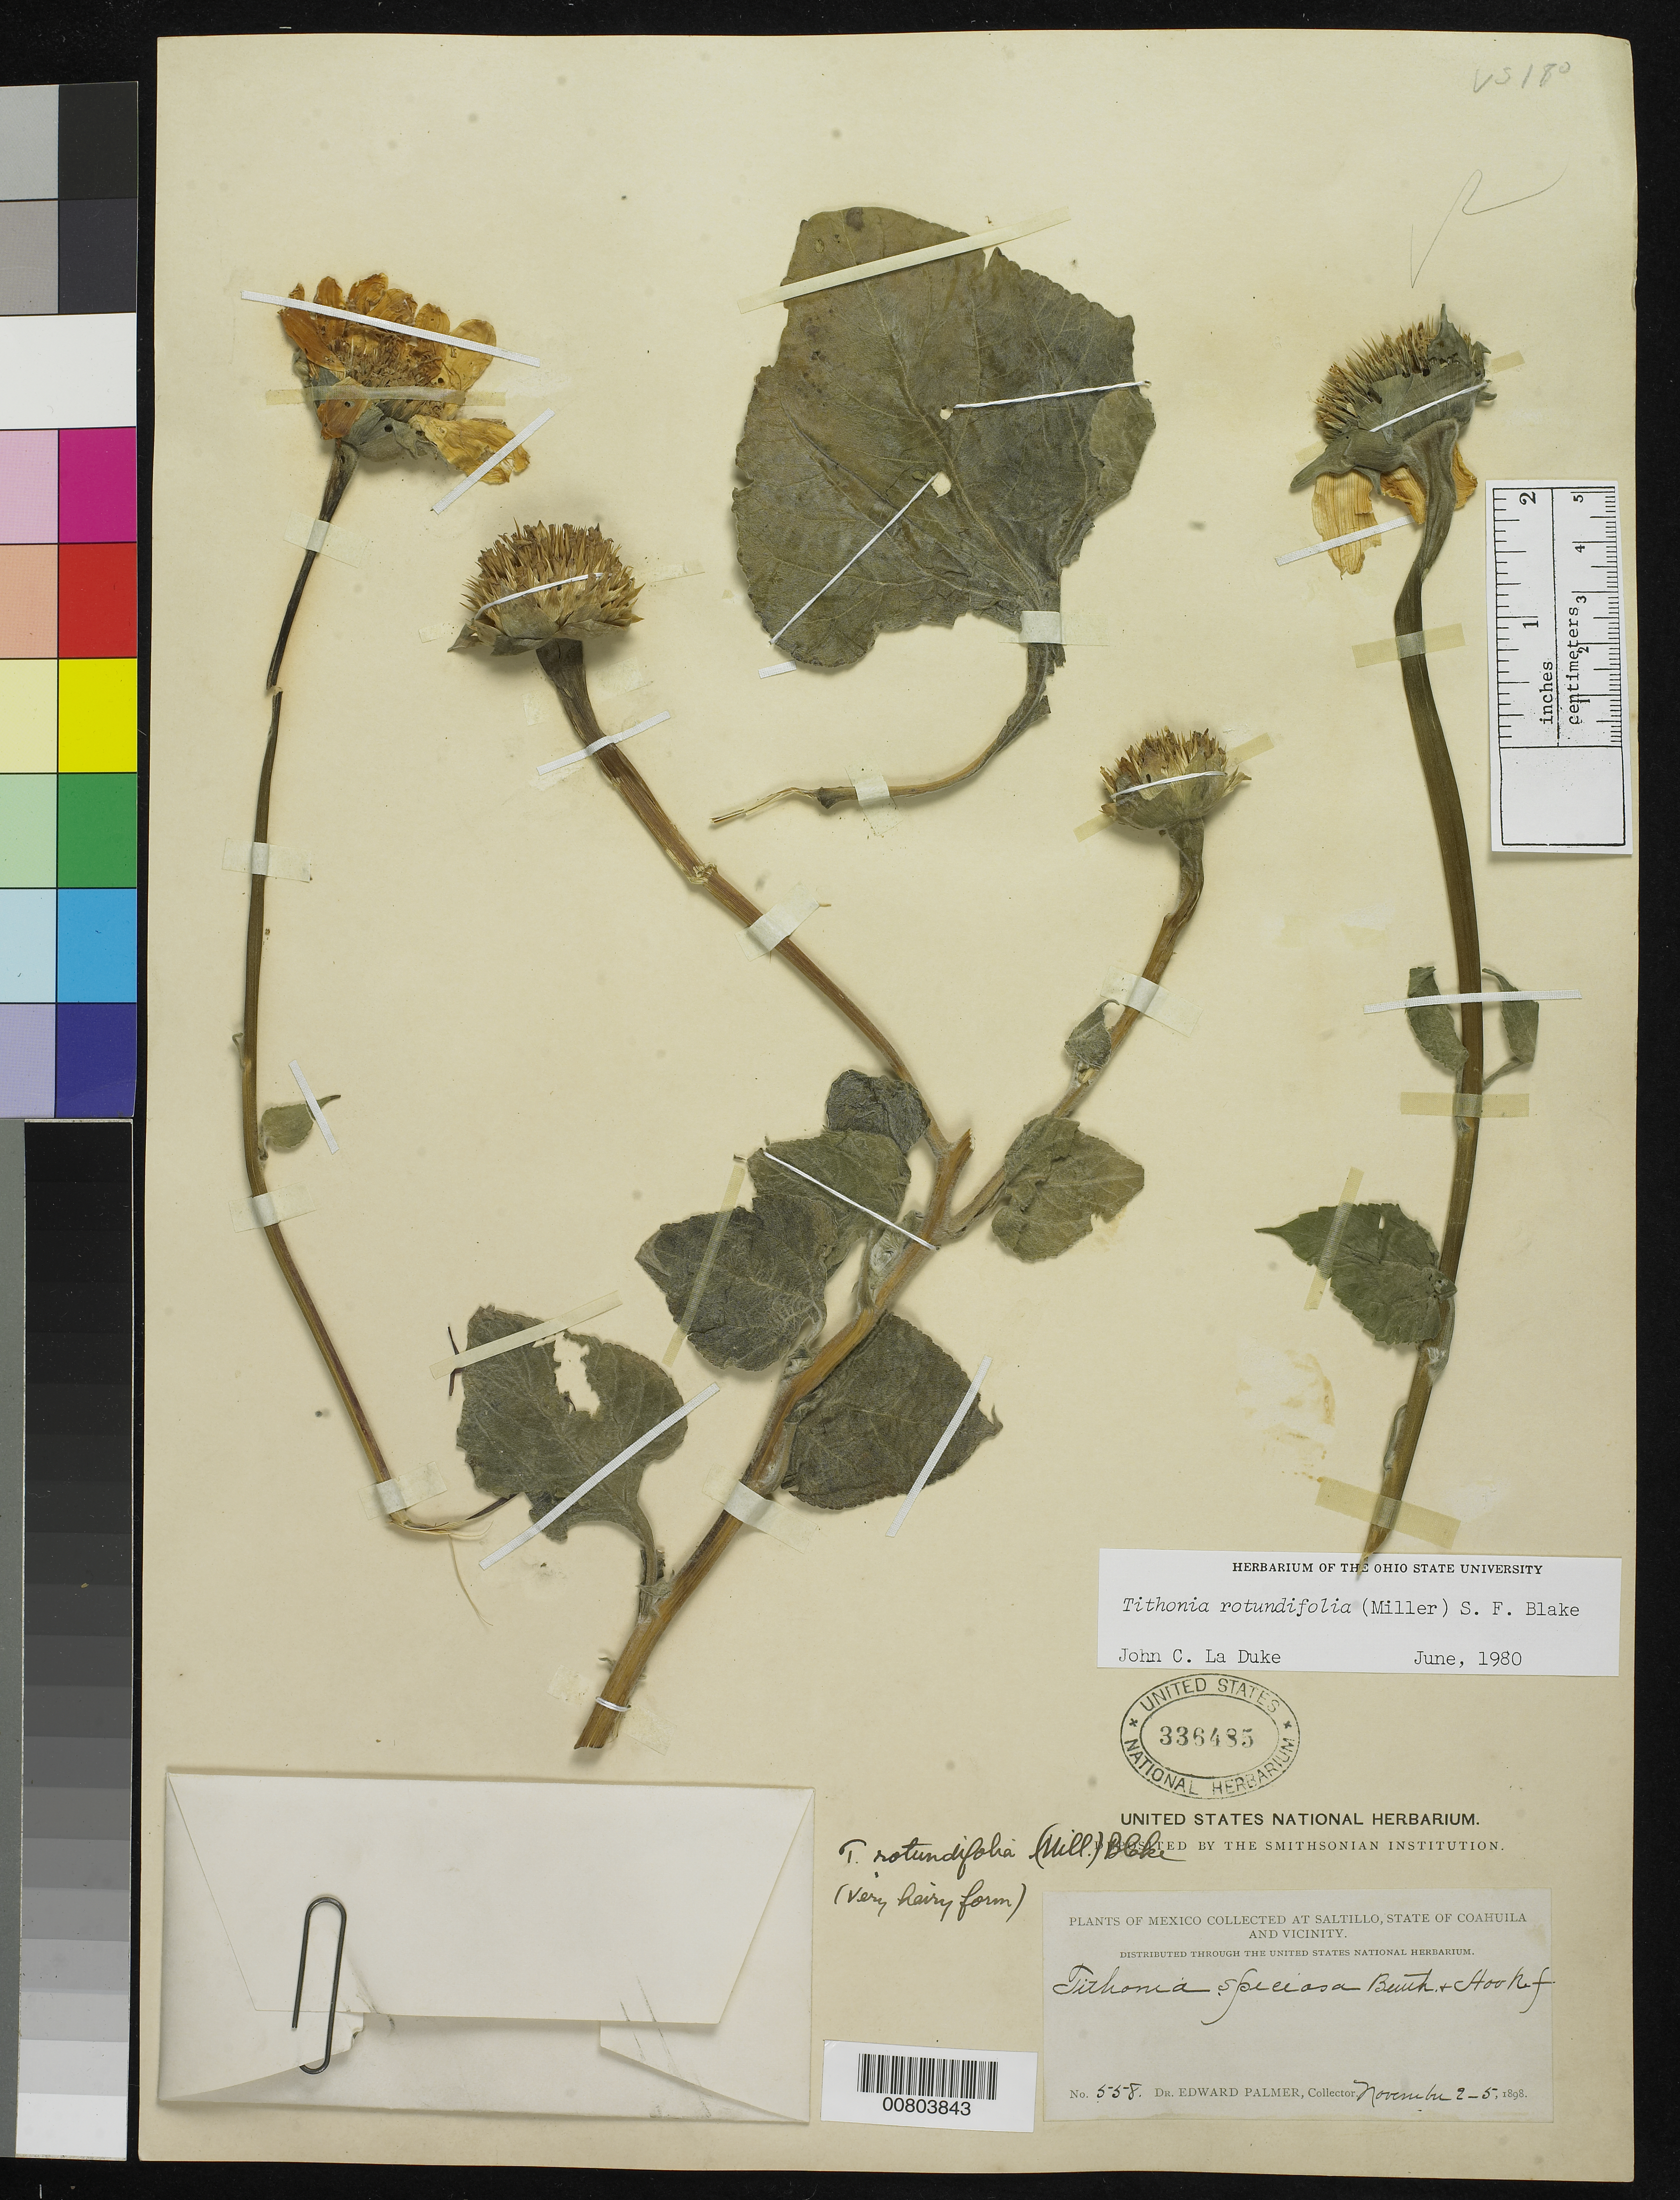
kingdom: Plantae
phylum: Tracheophyta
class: Magnoliopsida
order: Asterales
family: Asteraceae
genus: Tithonia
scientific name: Tithonia rotundifolia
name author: (Mill.) S.F. Blake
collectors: E. Palmer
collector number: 558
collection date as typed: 02 Nov 1898 to 05 Nov 1898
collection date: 1898-11-02/1898-11-05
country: Mexico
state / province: Coahuila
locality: Saltillo, Coahuila and vicinity.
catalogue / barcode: US 336485